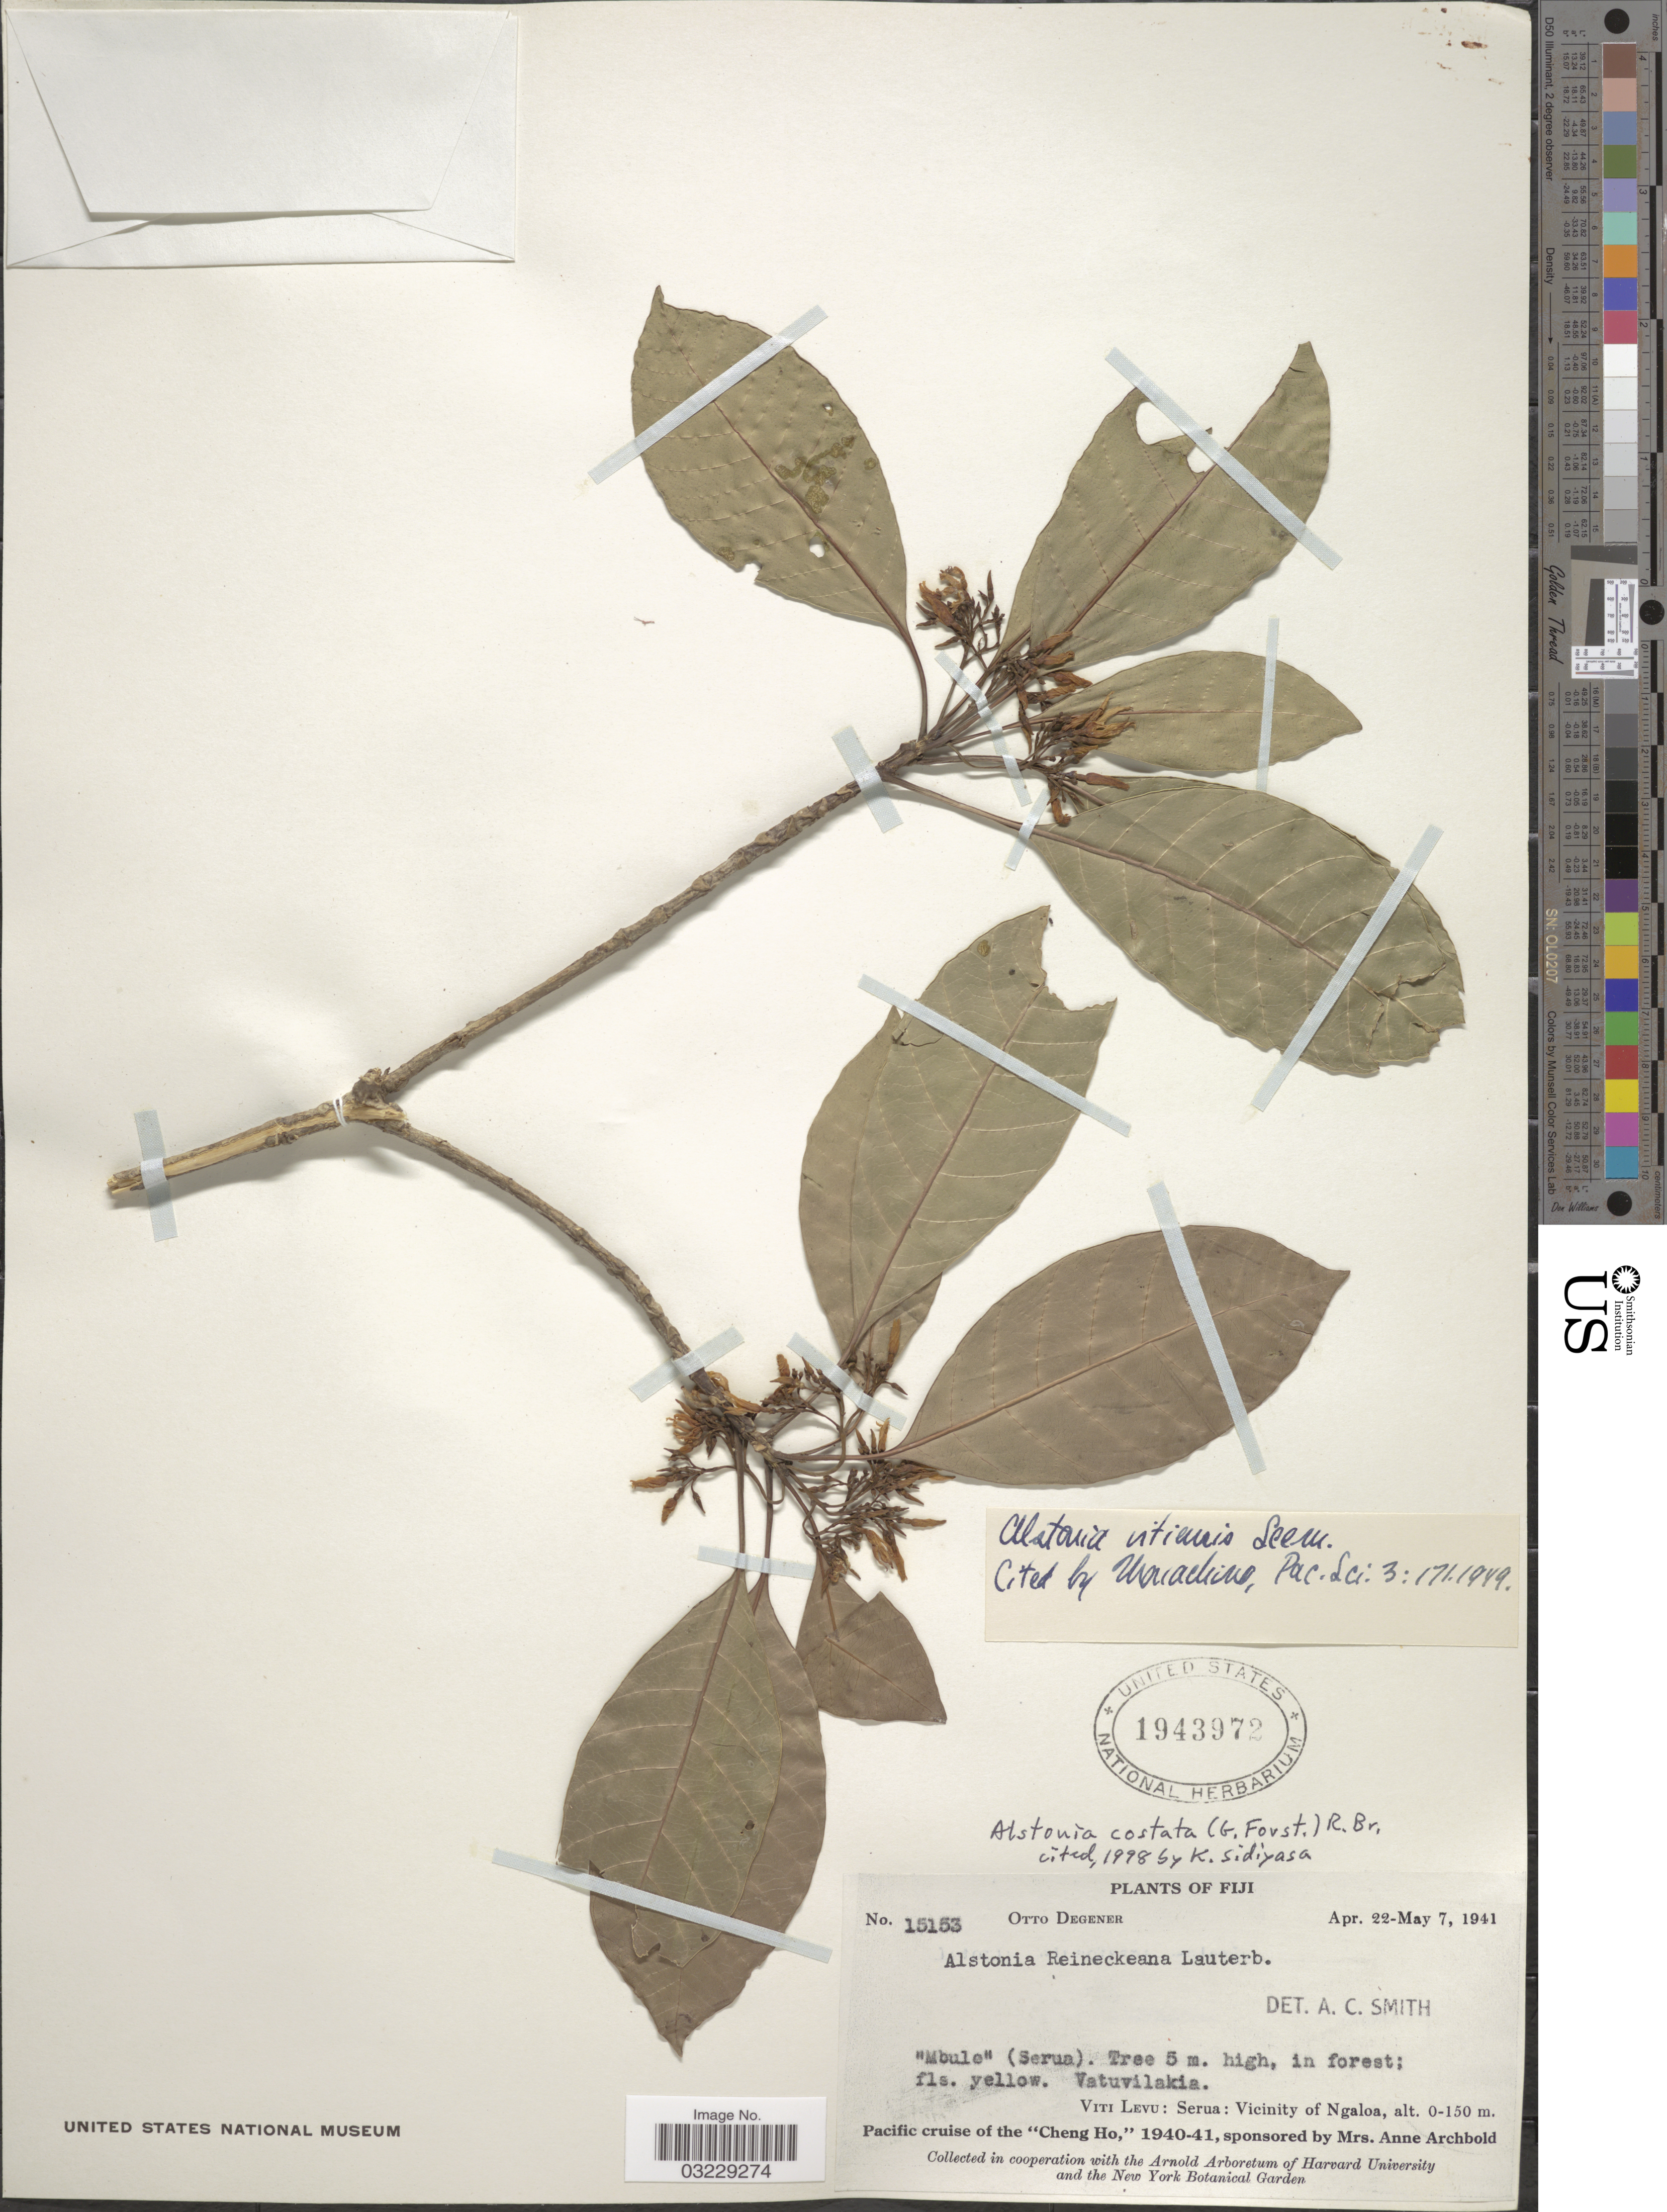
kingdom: Plantae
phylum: Tracheophyta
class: Magnoliopsida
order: Gentianales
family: Apocynaceae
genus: Alstonia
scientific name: Alstonia costata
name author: (G. Forst.) R. Br.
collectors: O. Degener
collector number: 15153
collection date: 1941-04-22/1941-05-07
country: Fiji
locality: Vatuvilakia. Viti Levu: Serua: Vicinity of Ngaloa.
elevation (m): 0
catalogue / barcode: US 1943972